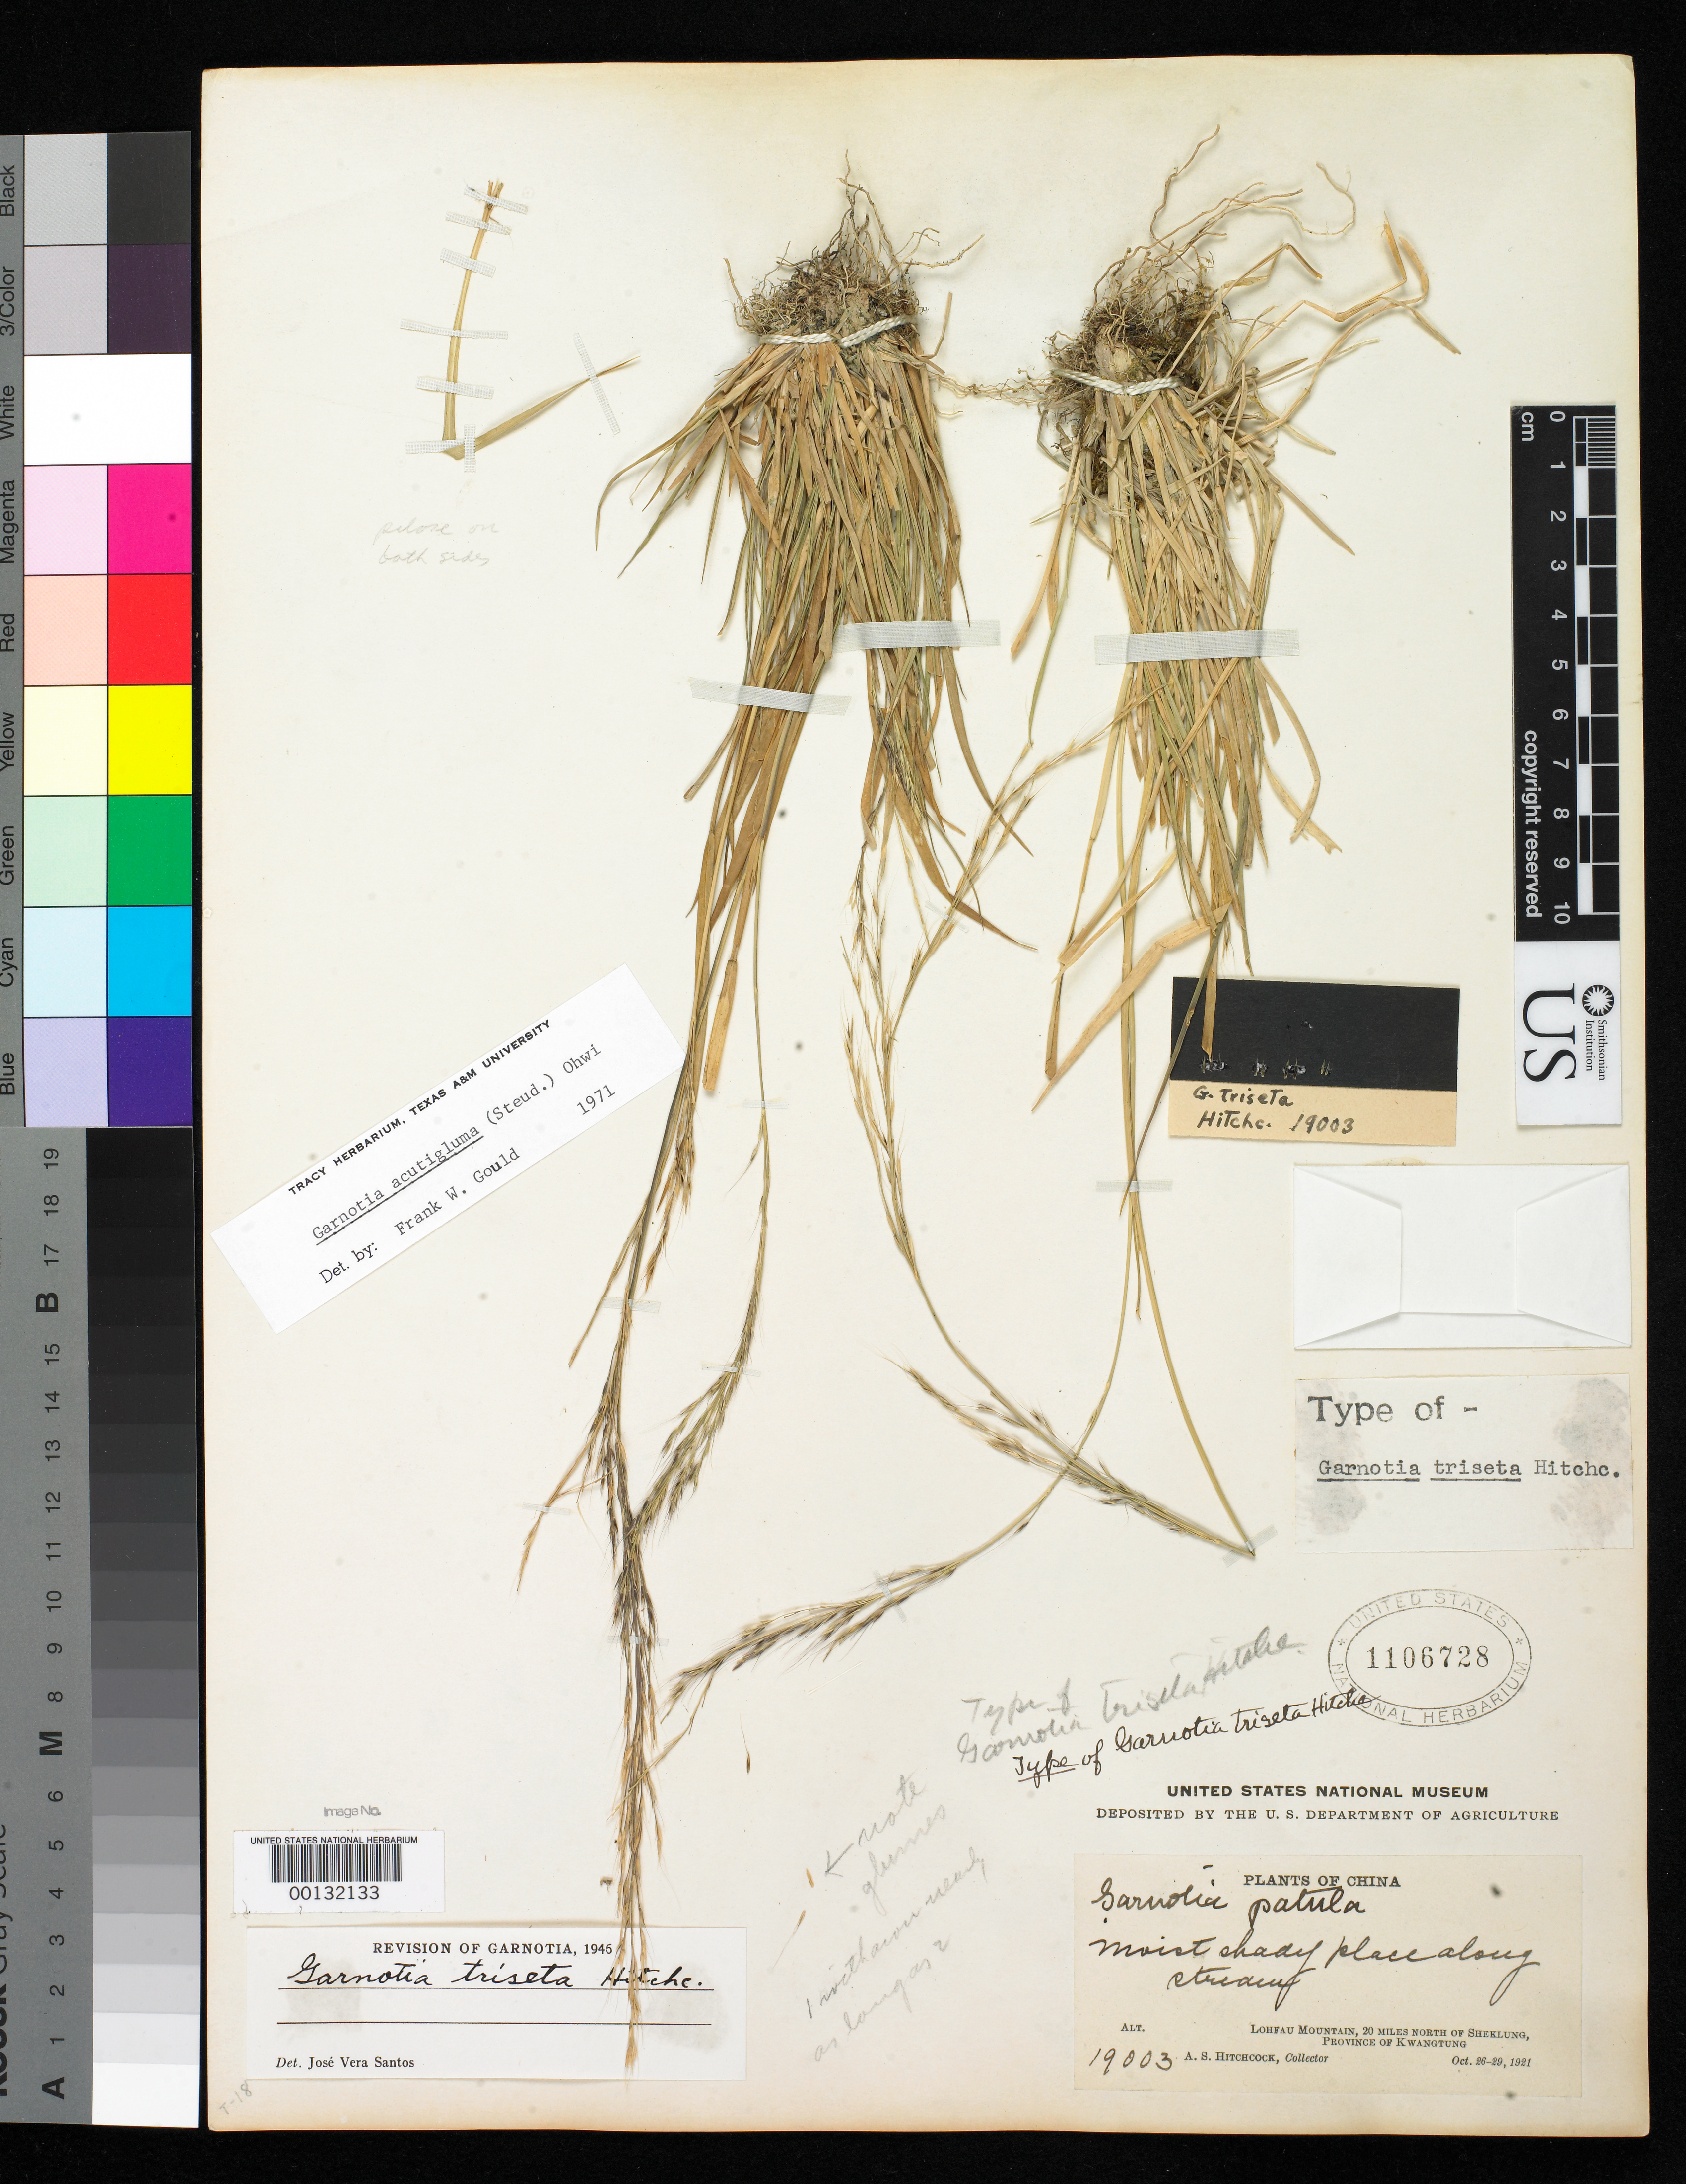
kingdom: Plantae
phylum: Tracheophyta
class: Liliopsida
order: Poales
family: Poaceae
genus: Garnotia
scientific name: Garnotia triseta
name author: Hitchc.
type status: Holotype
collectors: A. S. Hitchcock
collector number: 19003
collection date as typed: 28 Oct 1921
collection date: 1921-10-28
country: China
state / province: Guangdong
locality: Lohfau Mountain.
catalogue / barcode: US 1106728